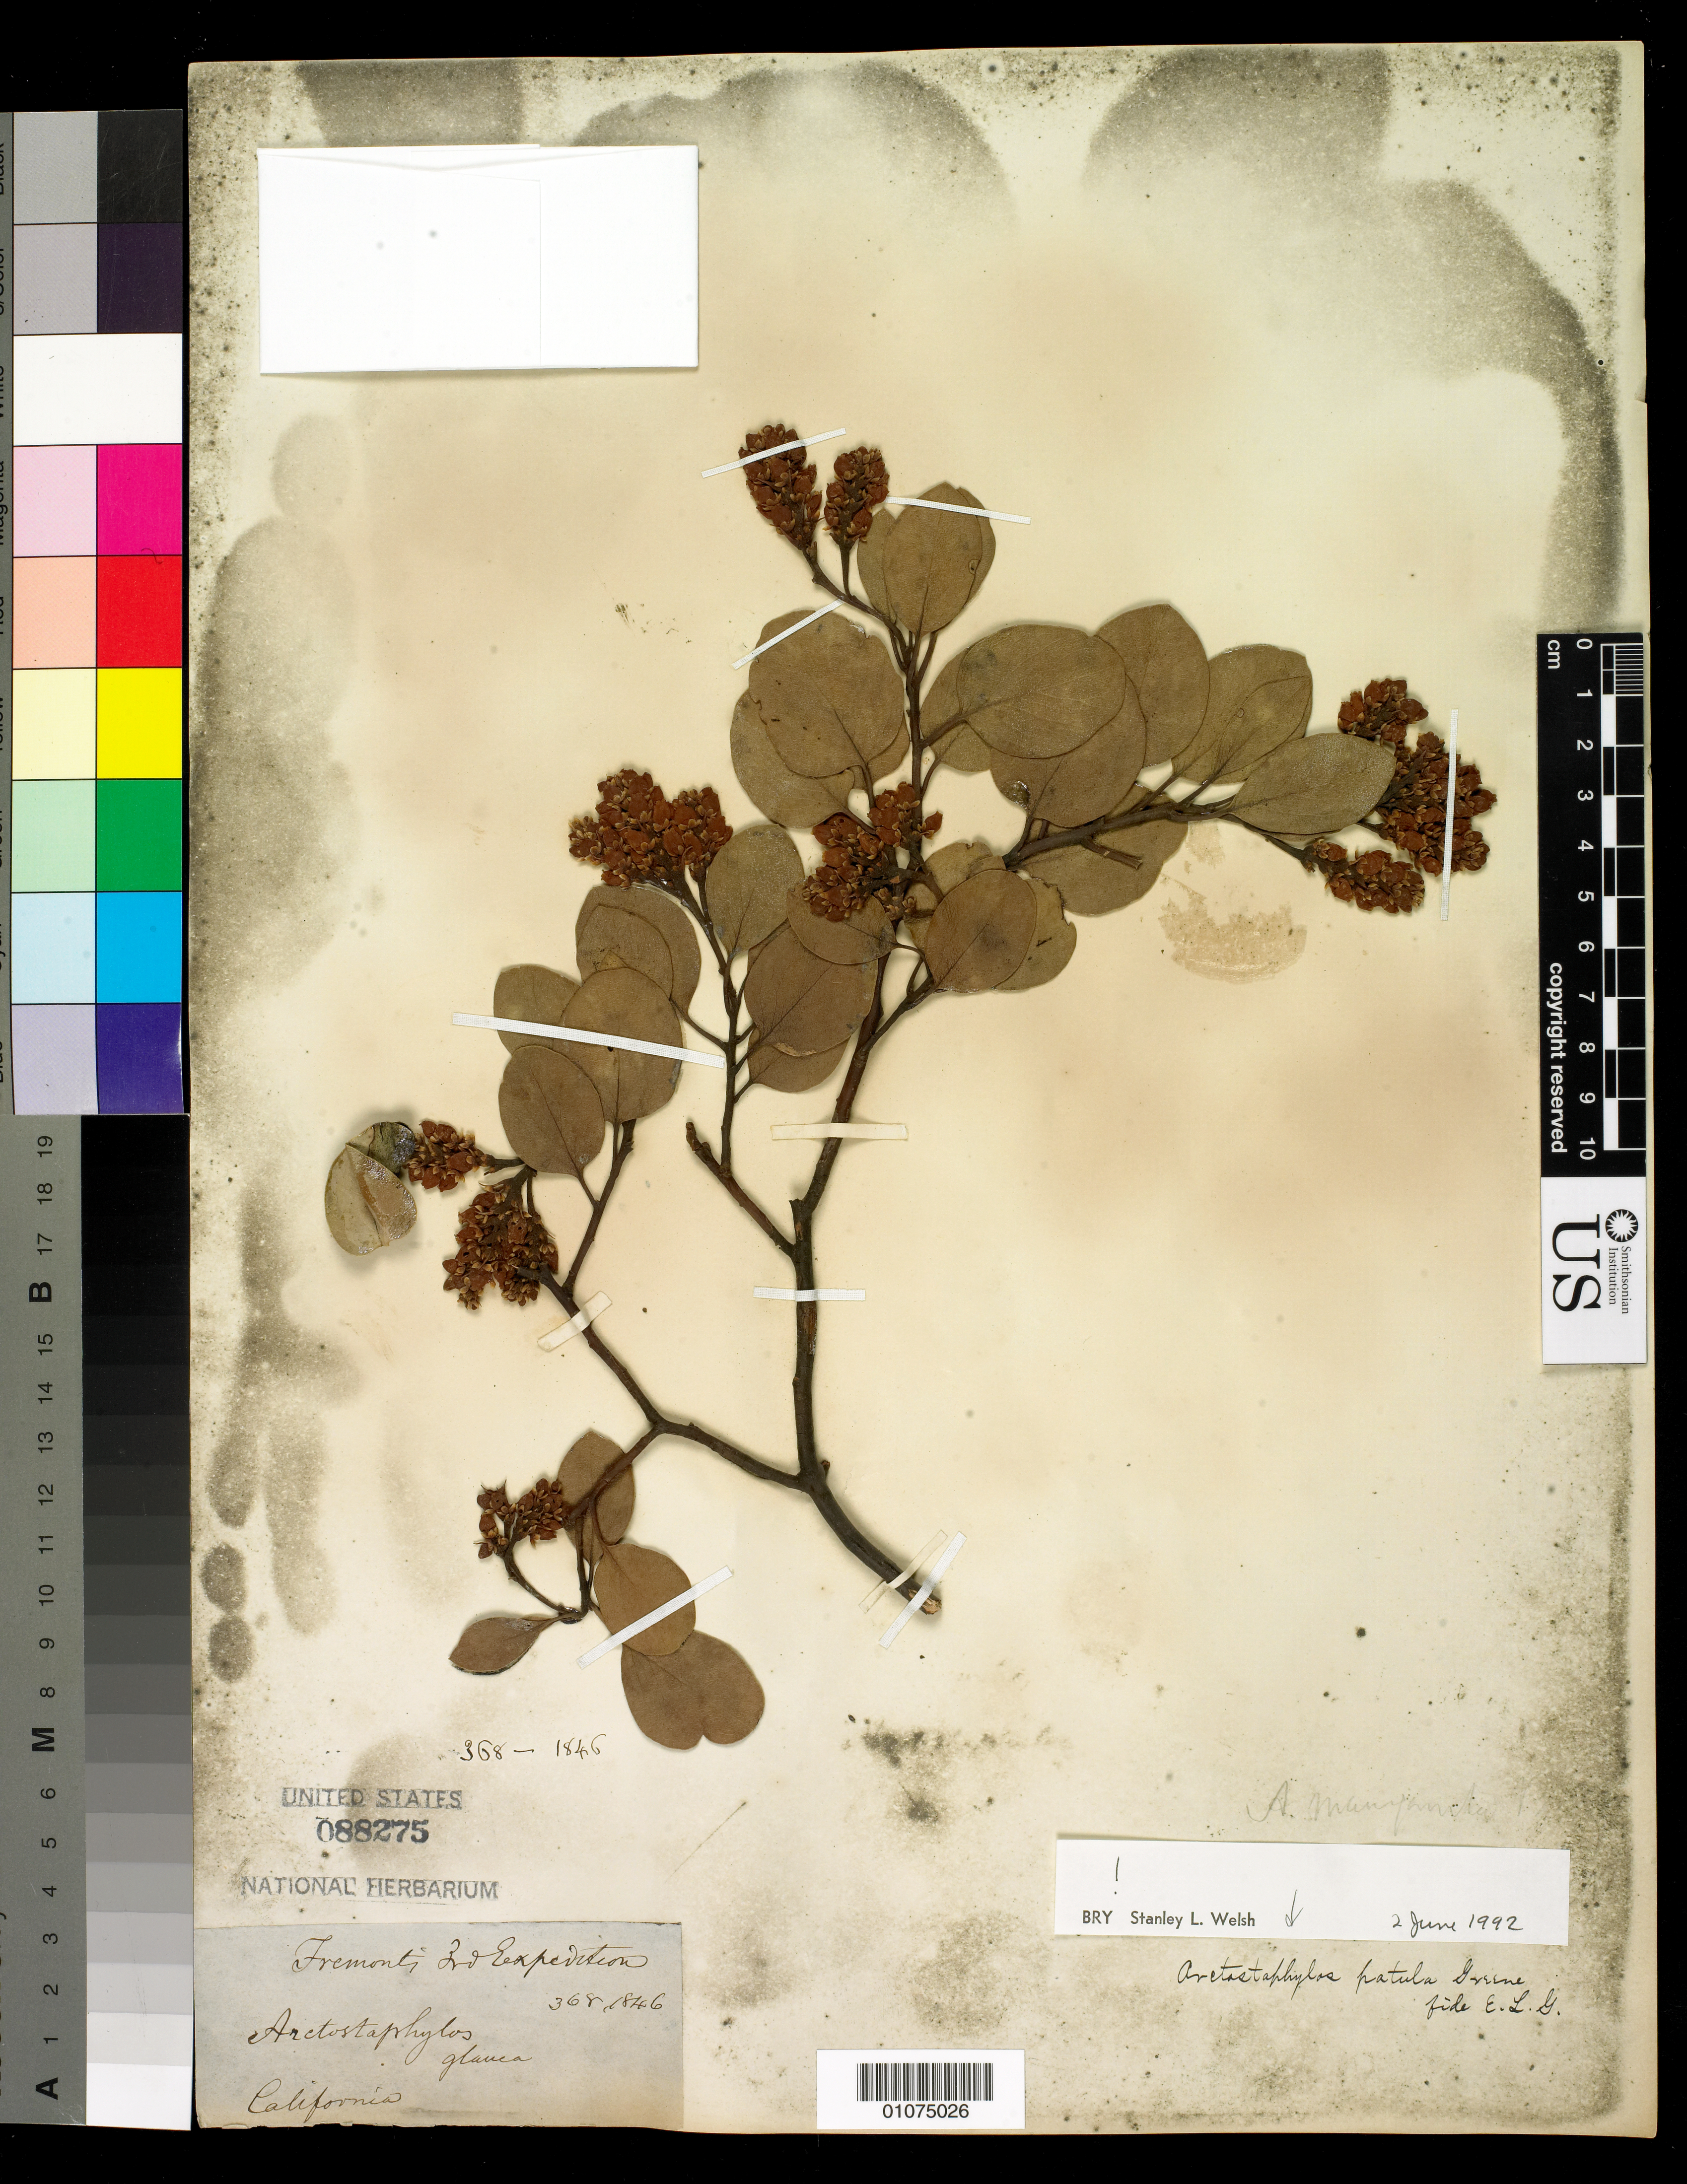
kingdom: Plantae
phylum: Tracheophyta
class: Magnoliopsida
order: Ericales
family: Ericaceae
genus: Arctostaphylos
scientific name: Arctostaphylos glauca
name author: Lindl.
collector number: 368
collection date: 1846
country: United States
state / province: California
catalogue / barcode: US 88275